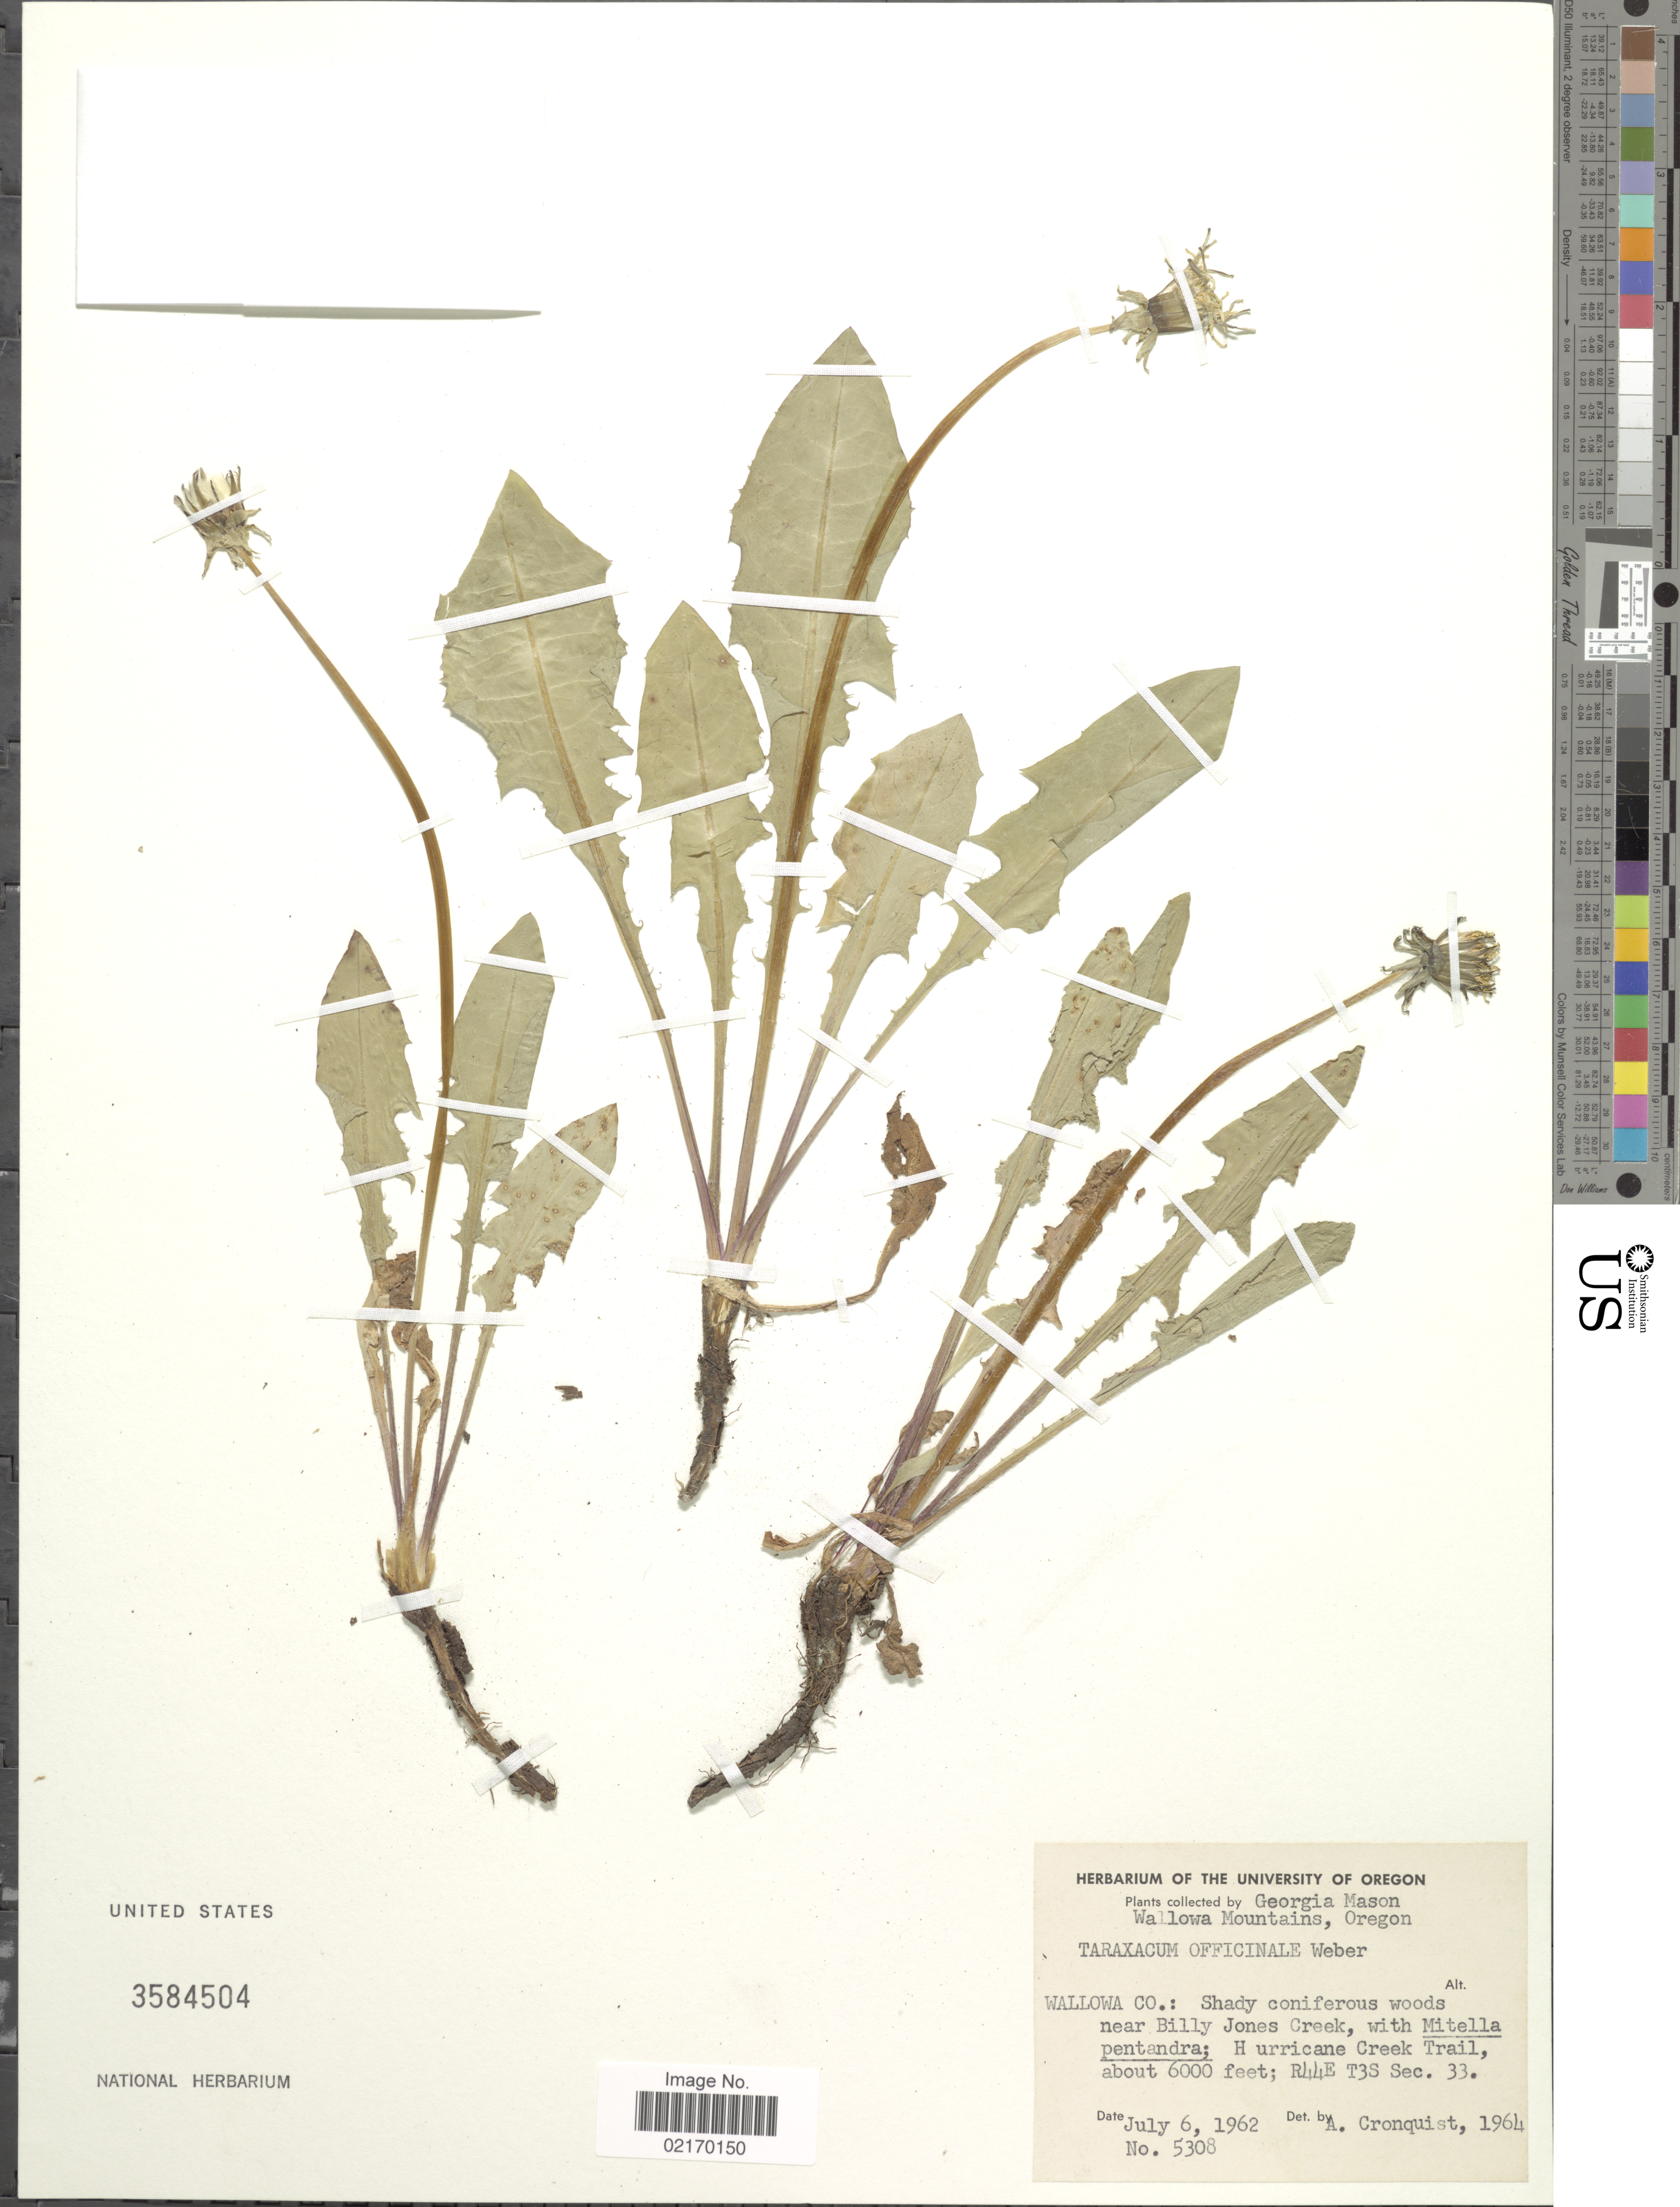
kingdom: Plantae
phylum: Tracheophyta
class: Magnoliopsida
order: Asterales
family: Asteraceae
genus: Taraxacum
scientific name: Taraxacum officinale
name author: G.H. Weber ex F.H. Wigg.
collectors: G. Mason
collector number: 5308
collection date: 1962-07-06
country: United States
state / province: Oregon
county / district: Wallowa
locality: Wallowa Mountains, Wallowa Co.: shady conferous woods near Billy Jones Creek, H urricane Creek Trail; R44E T3S Sec.33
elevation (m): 1829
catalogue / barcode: US 3584504